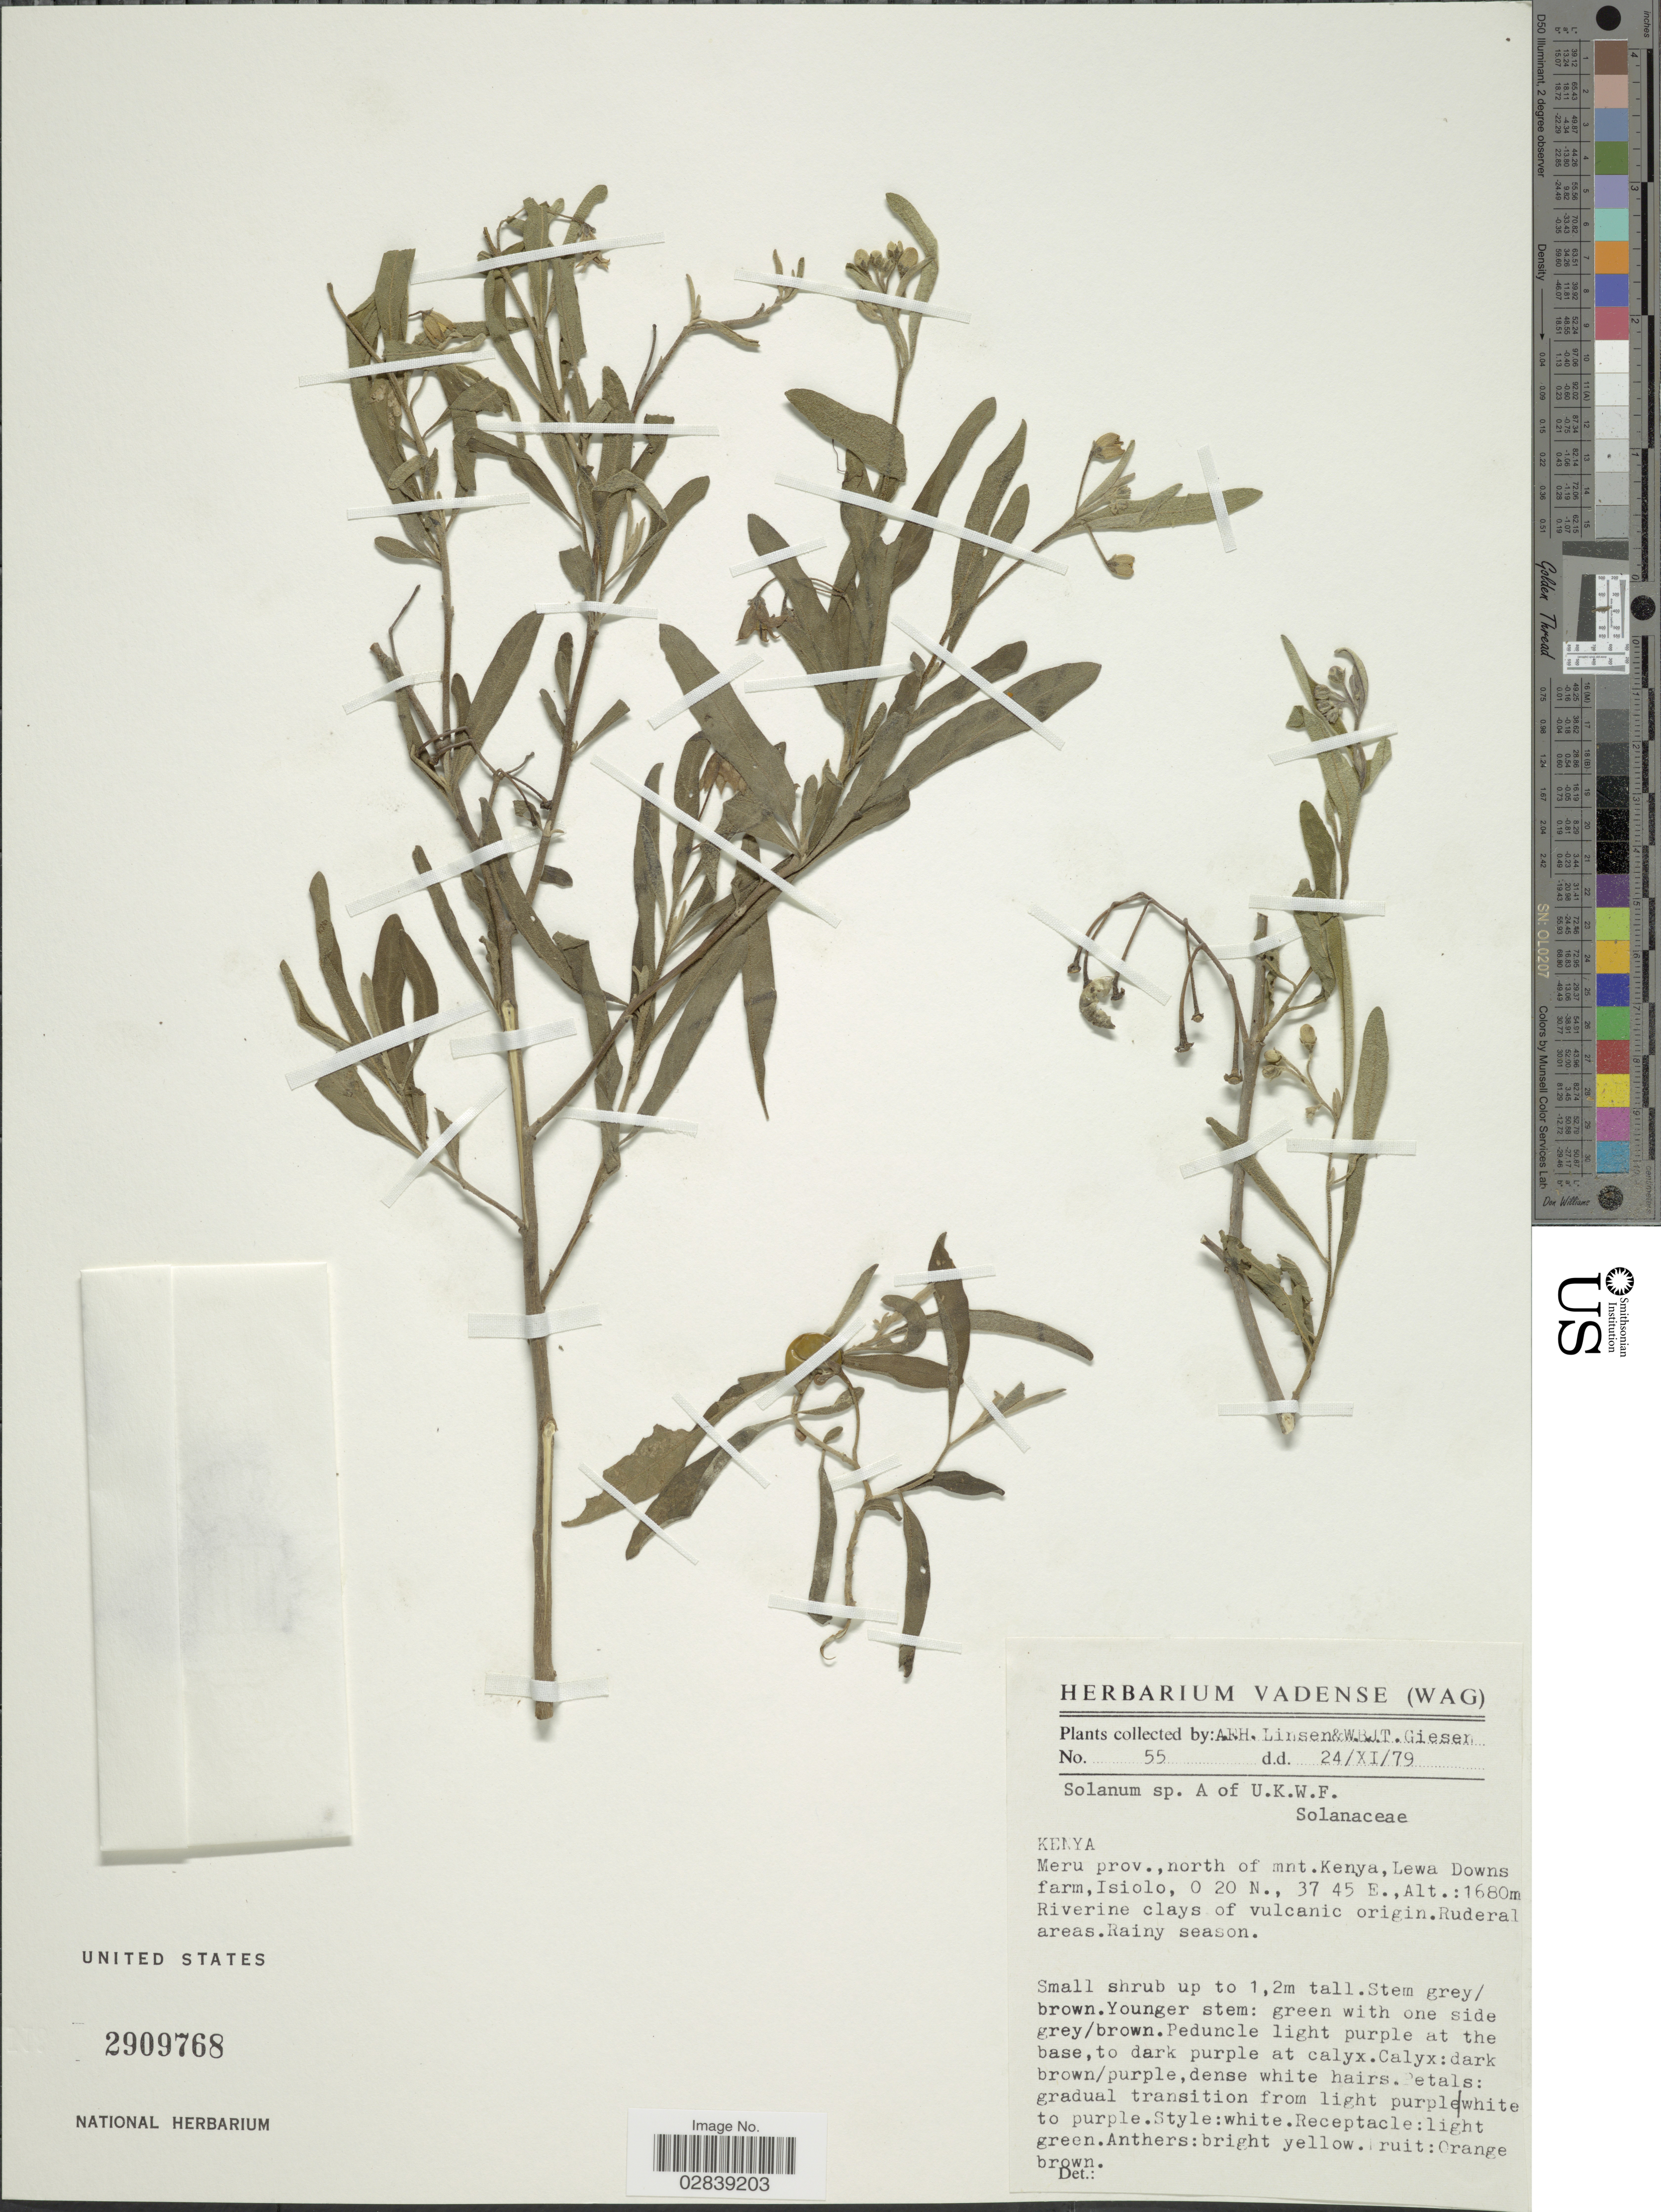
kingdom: Plantae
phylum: Tracheophyta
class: Magnoliopsida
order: Solanales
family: Solanaceae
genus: Solanum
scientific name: Solanum lanzae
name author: Lebrun & Stork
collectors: A. Linsen & W. Giesen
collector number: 55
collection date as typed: Transcribed d/m/y: 24/11/79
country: Kenya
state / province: Meru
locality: Meru prov., north of mnt. Kenya, Lewa Downs farm, Isiolo.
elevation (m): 1680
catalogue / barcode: US 2909768